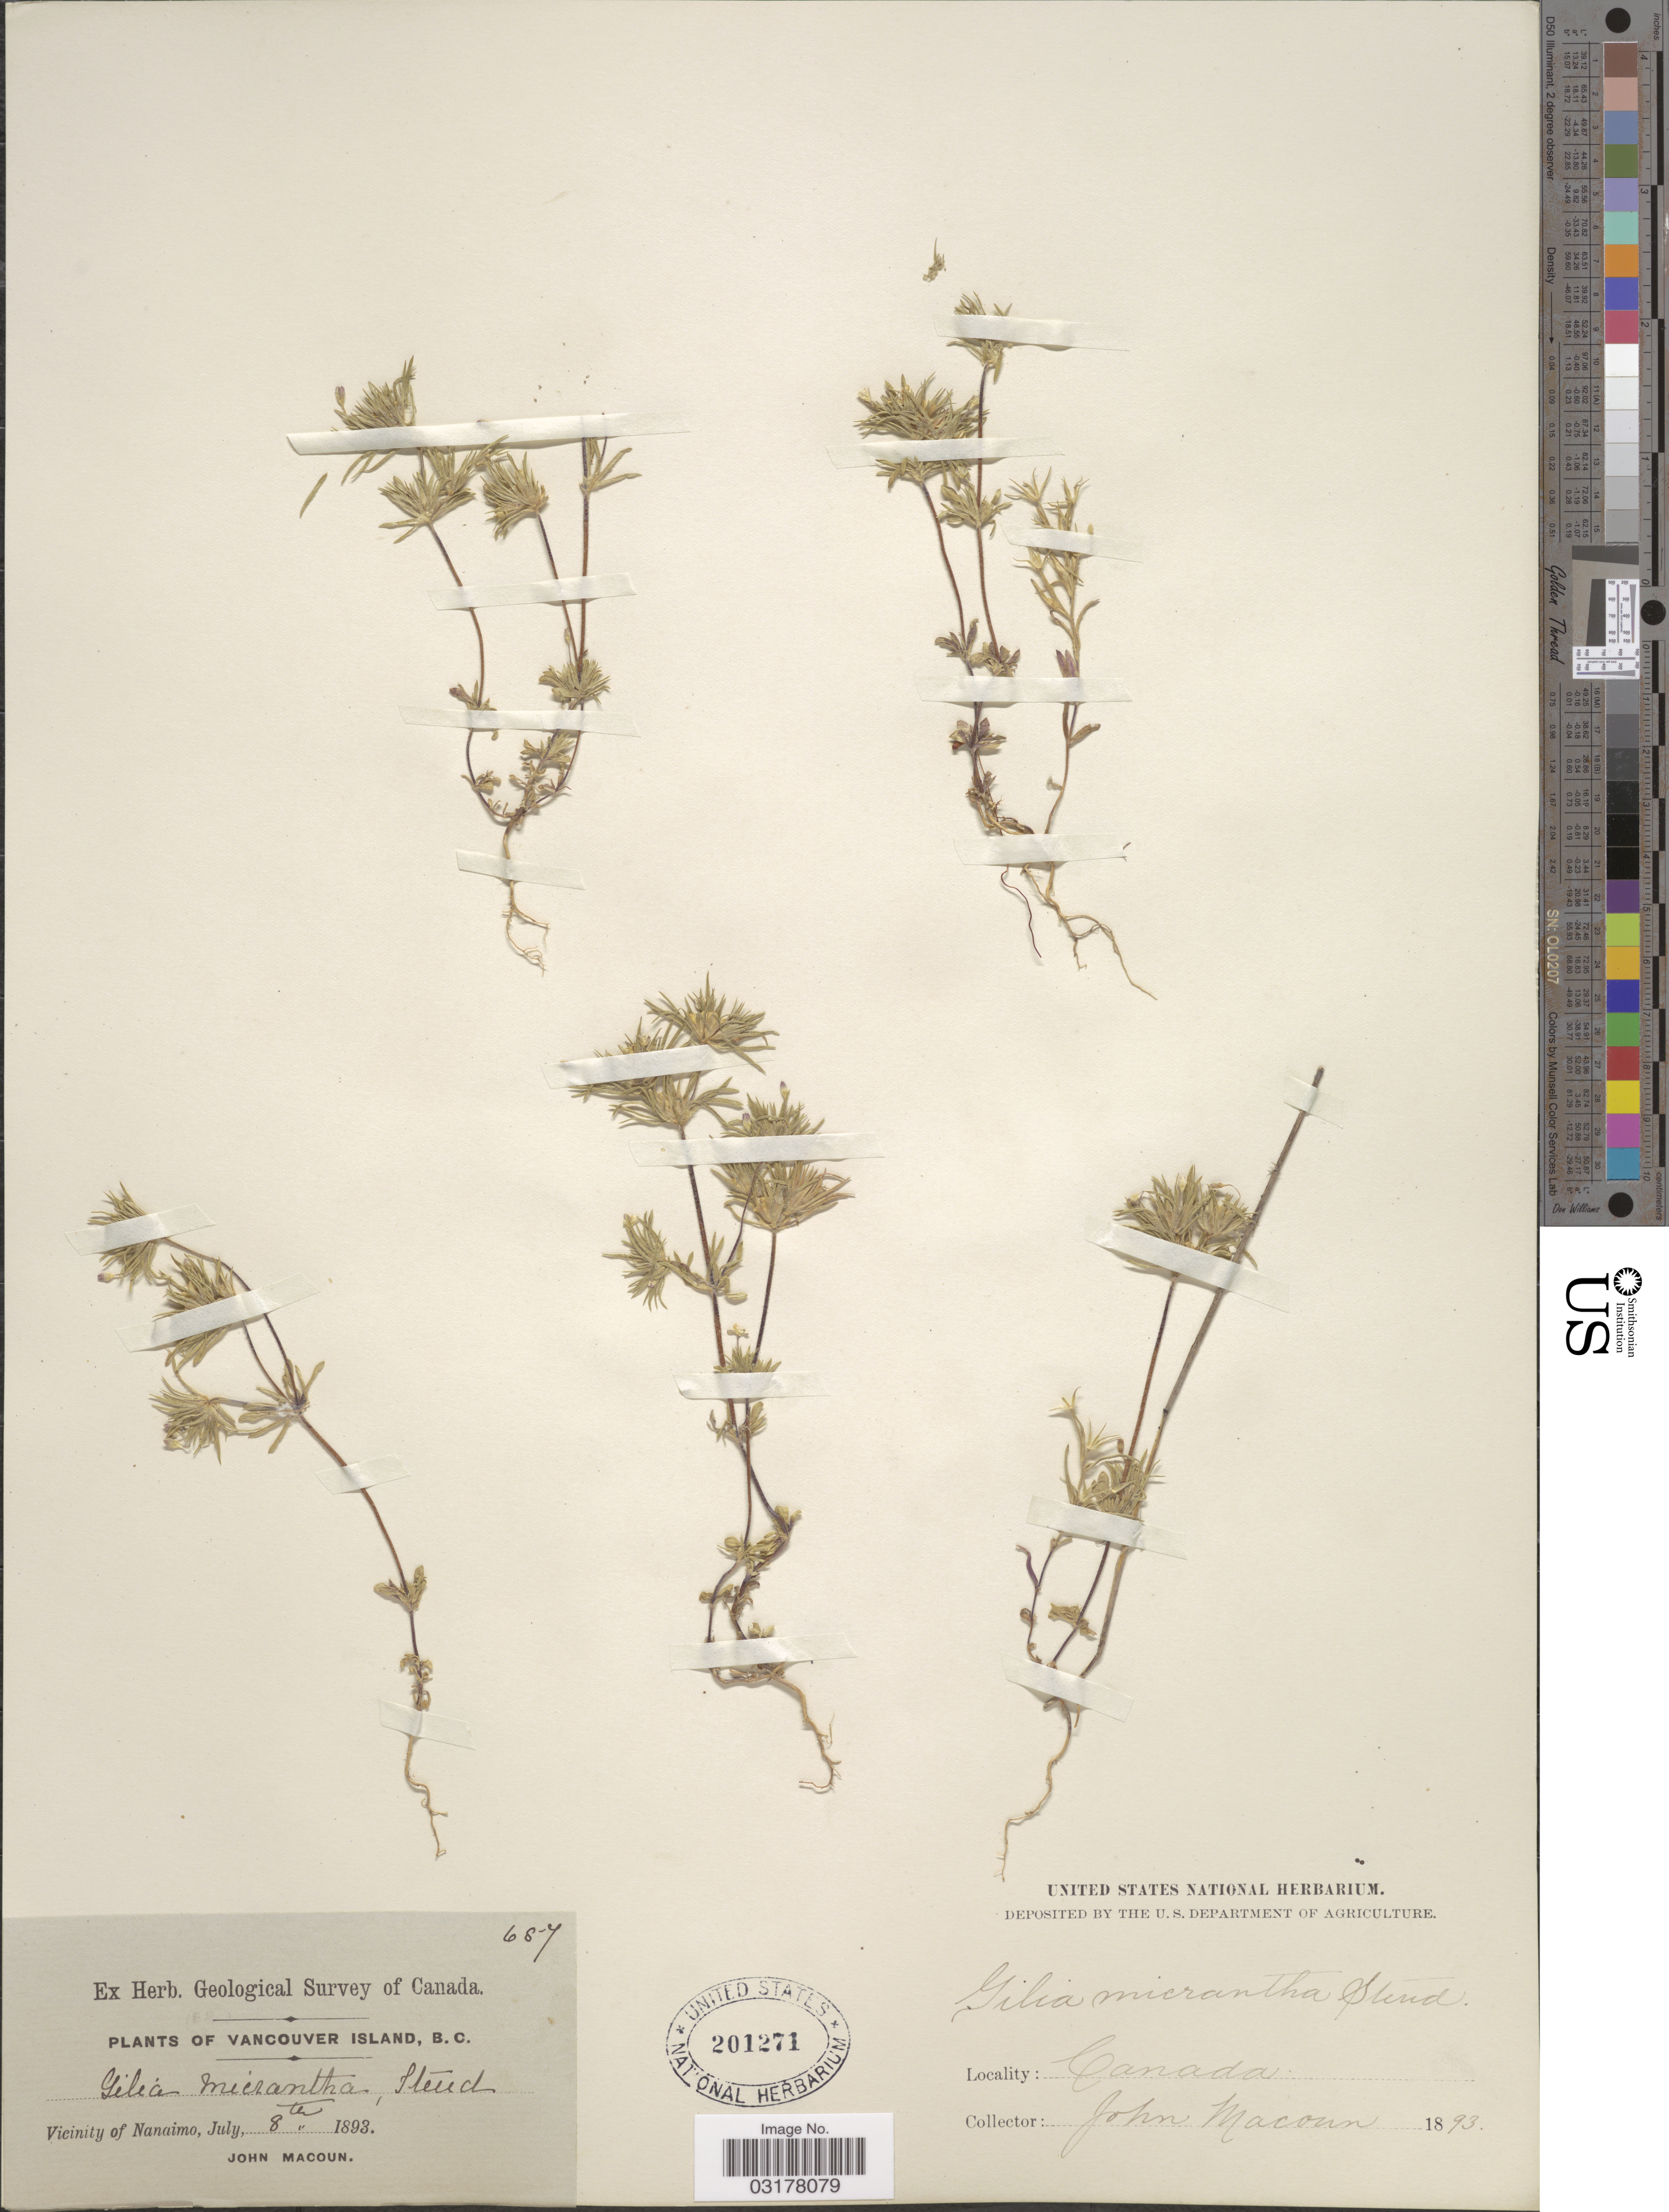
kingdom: Plantae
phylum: Tracheophyta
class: Magnoliopsida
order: Ericales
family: Polemoniaceae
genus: Leptosiphon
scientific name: Leptosiphon parviflorus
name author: Benth.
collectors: J. Macoun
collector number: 687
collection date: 1893-07-08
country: Canada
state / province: British Columbia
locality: Vancouver Island, B. C. Vicinity of Nanaimo.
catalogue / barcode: US 201271